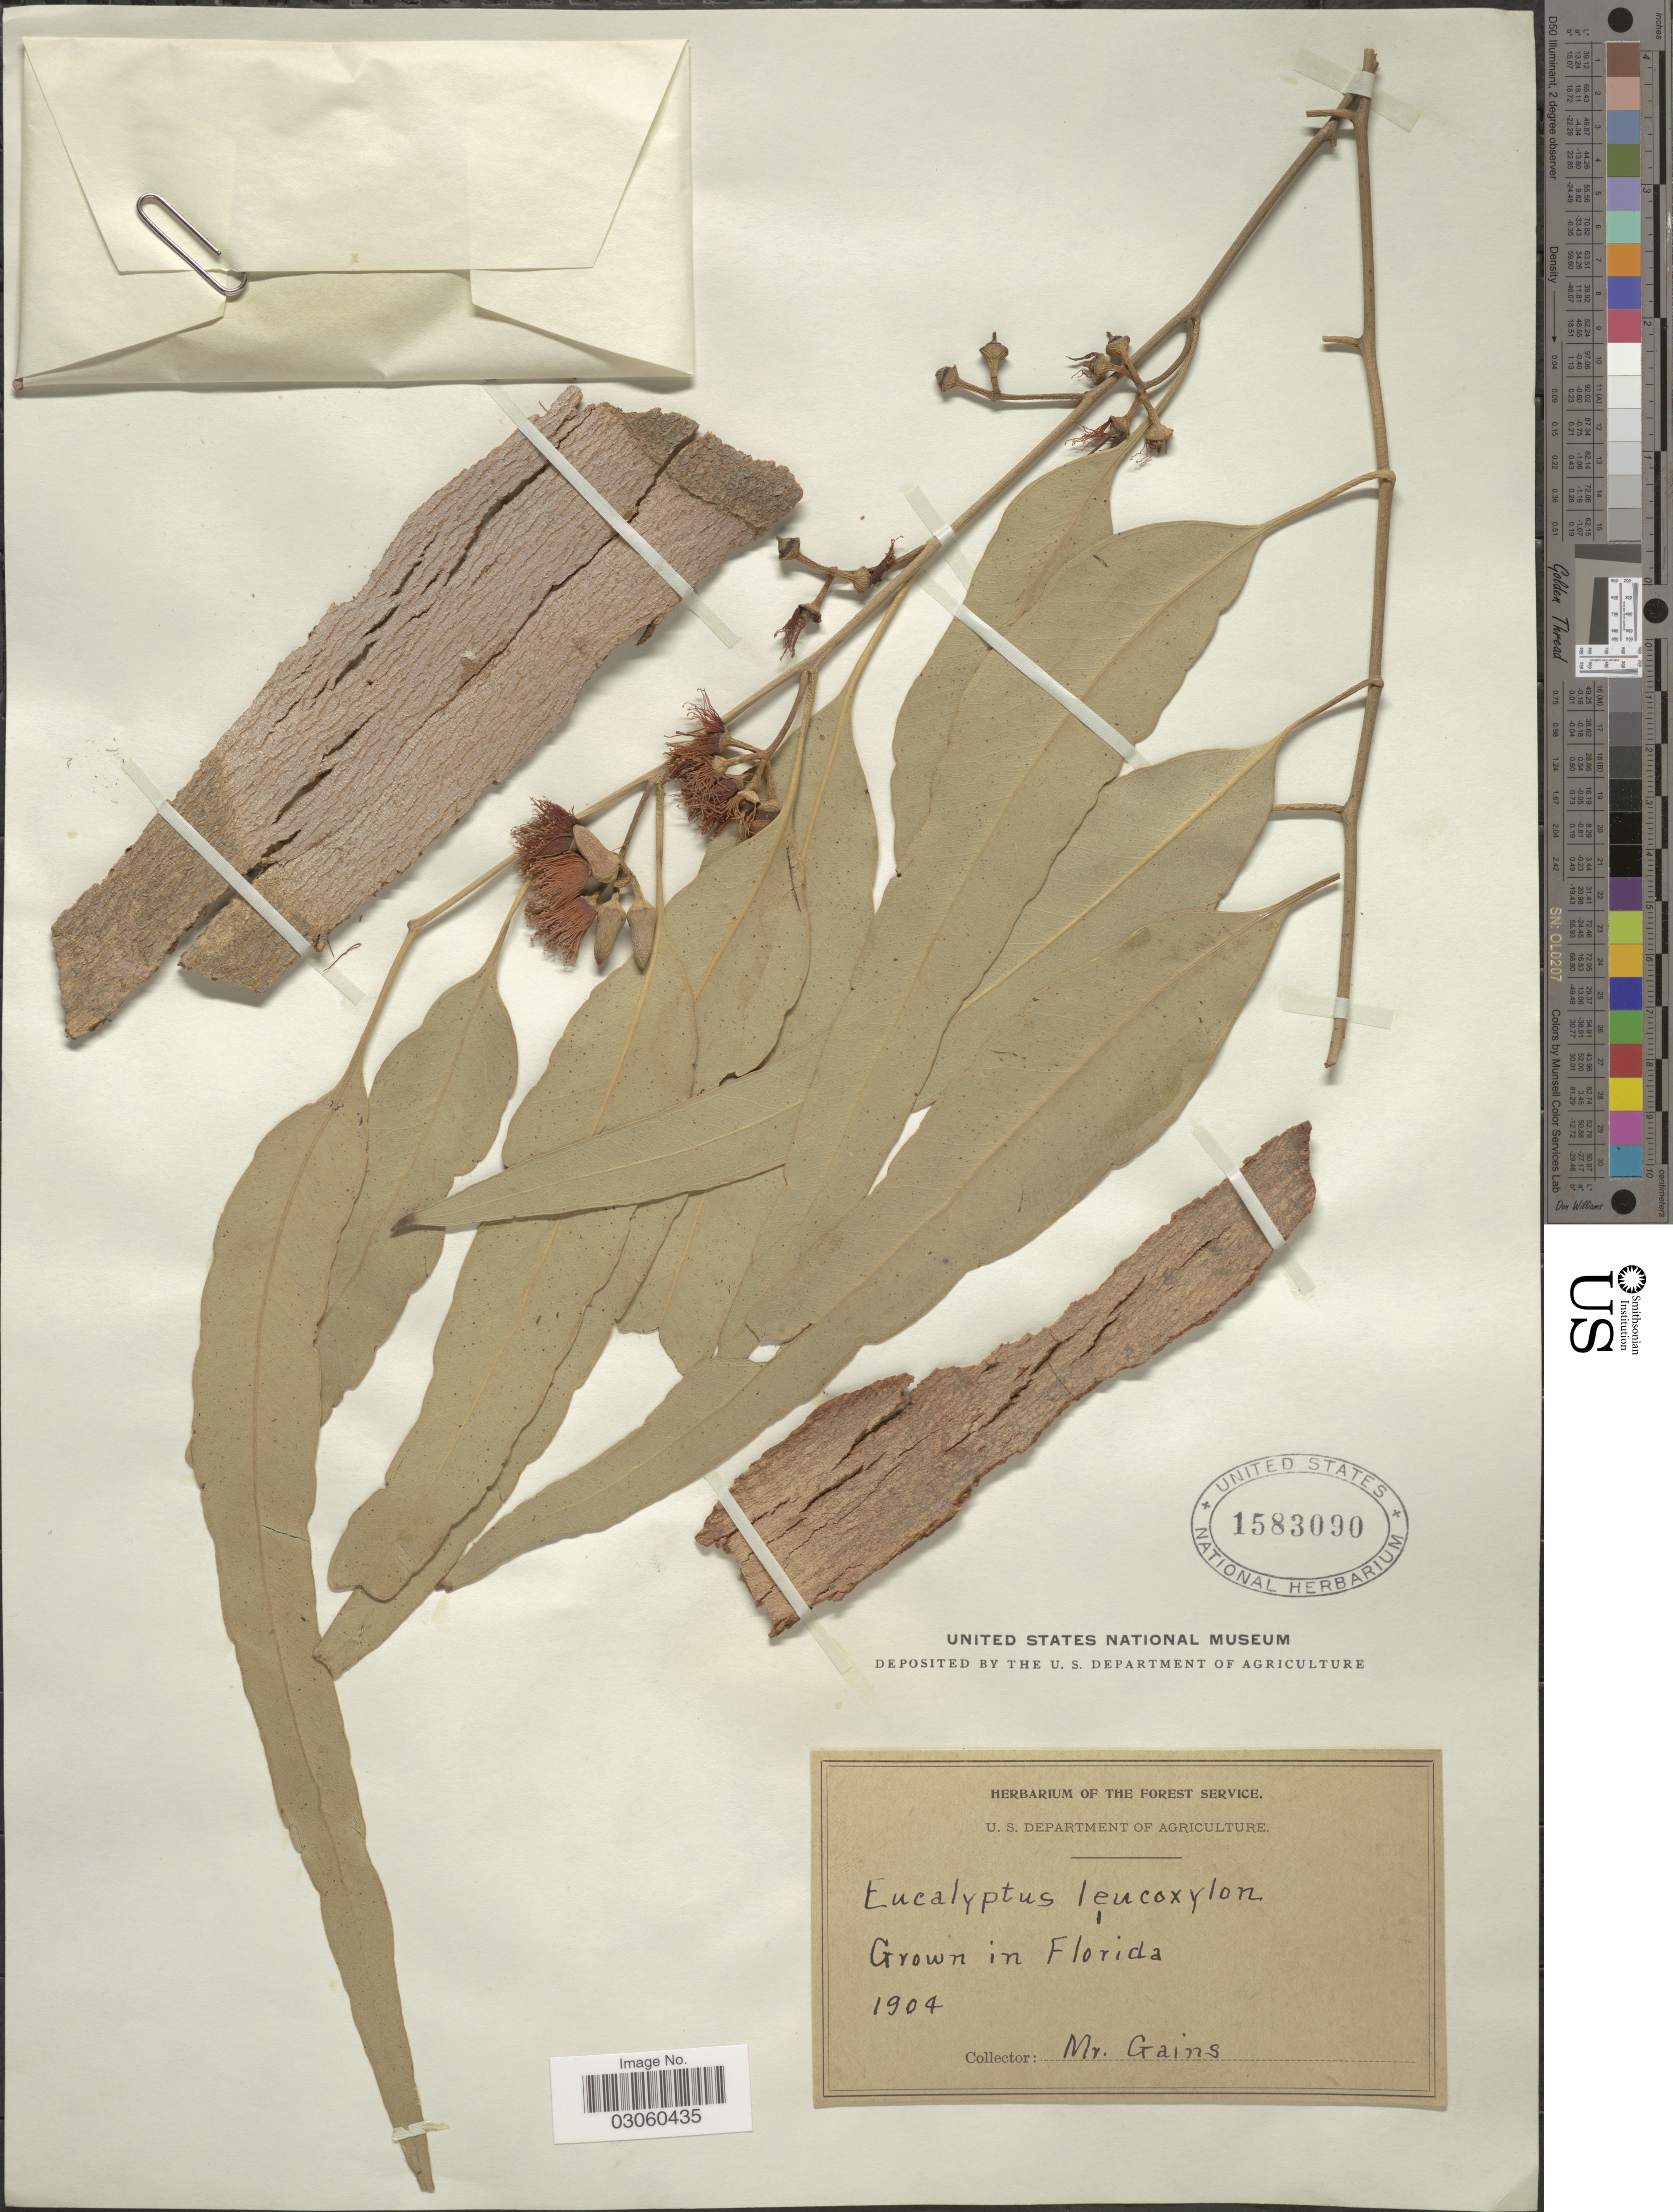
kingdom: Plantae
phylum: Tracheophyta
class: Magnoliopsida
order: Myrtales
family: Myrtaceae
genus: Eucalyptus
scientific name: Eucalyptus leucoxylon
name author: F. Muell.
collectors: Grains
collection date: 1904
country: United States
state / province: Florida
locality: Grown in Florida.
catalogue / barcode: US 1583090